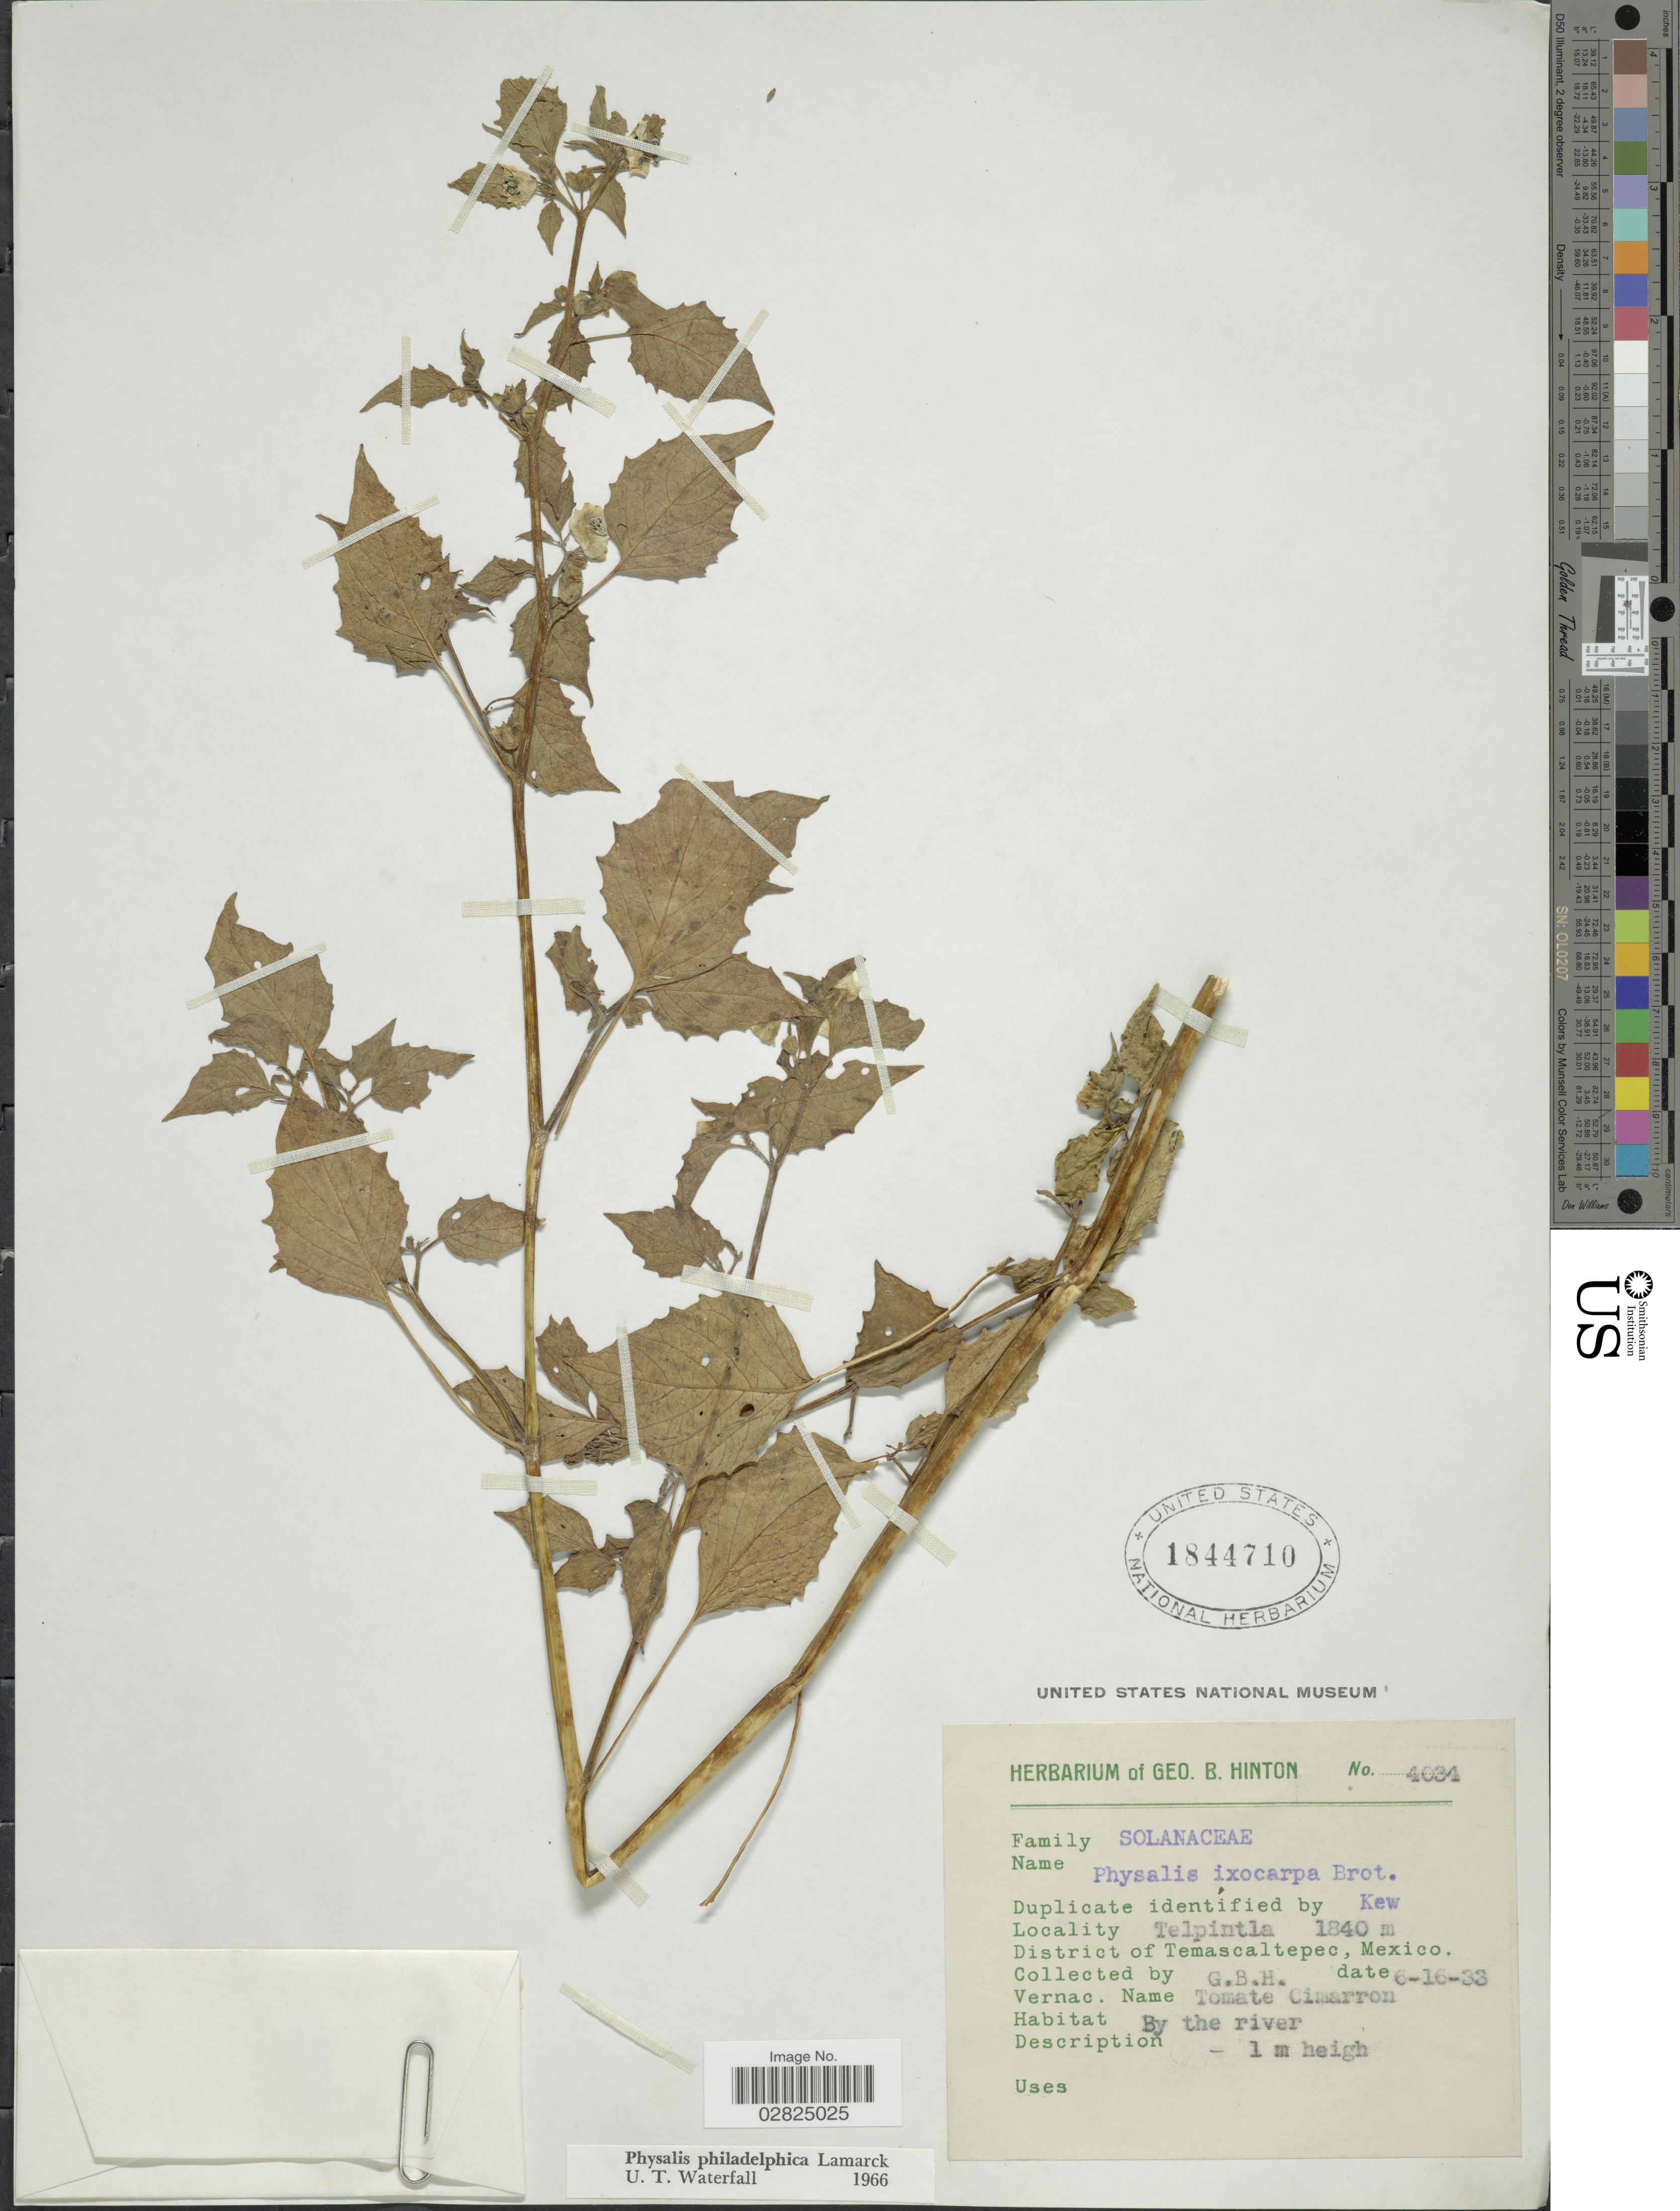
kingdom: Plantae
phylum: Tracheophyta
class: Magnoliopsida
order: Solanales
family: Solanaceae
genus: Physalis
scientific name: Physalis philadelphica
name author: Lam.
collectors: G. B. Hinton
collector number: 4034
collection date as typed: Transcribed d/m/y: 16/6/33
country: Mexico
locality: Telpintla. District of Temascaltepec. By the river.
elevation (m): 1840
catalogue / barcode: US 1844710